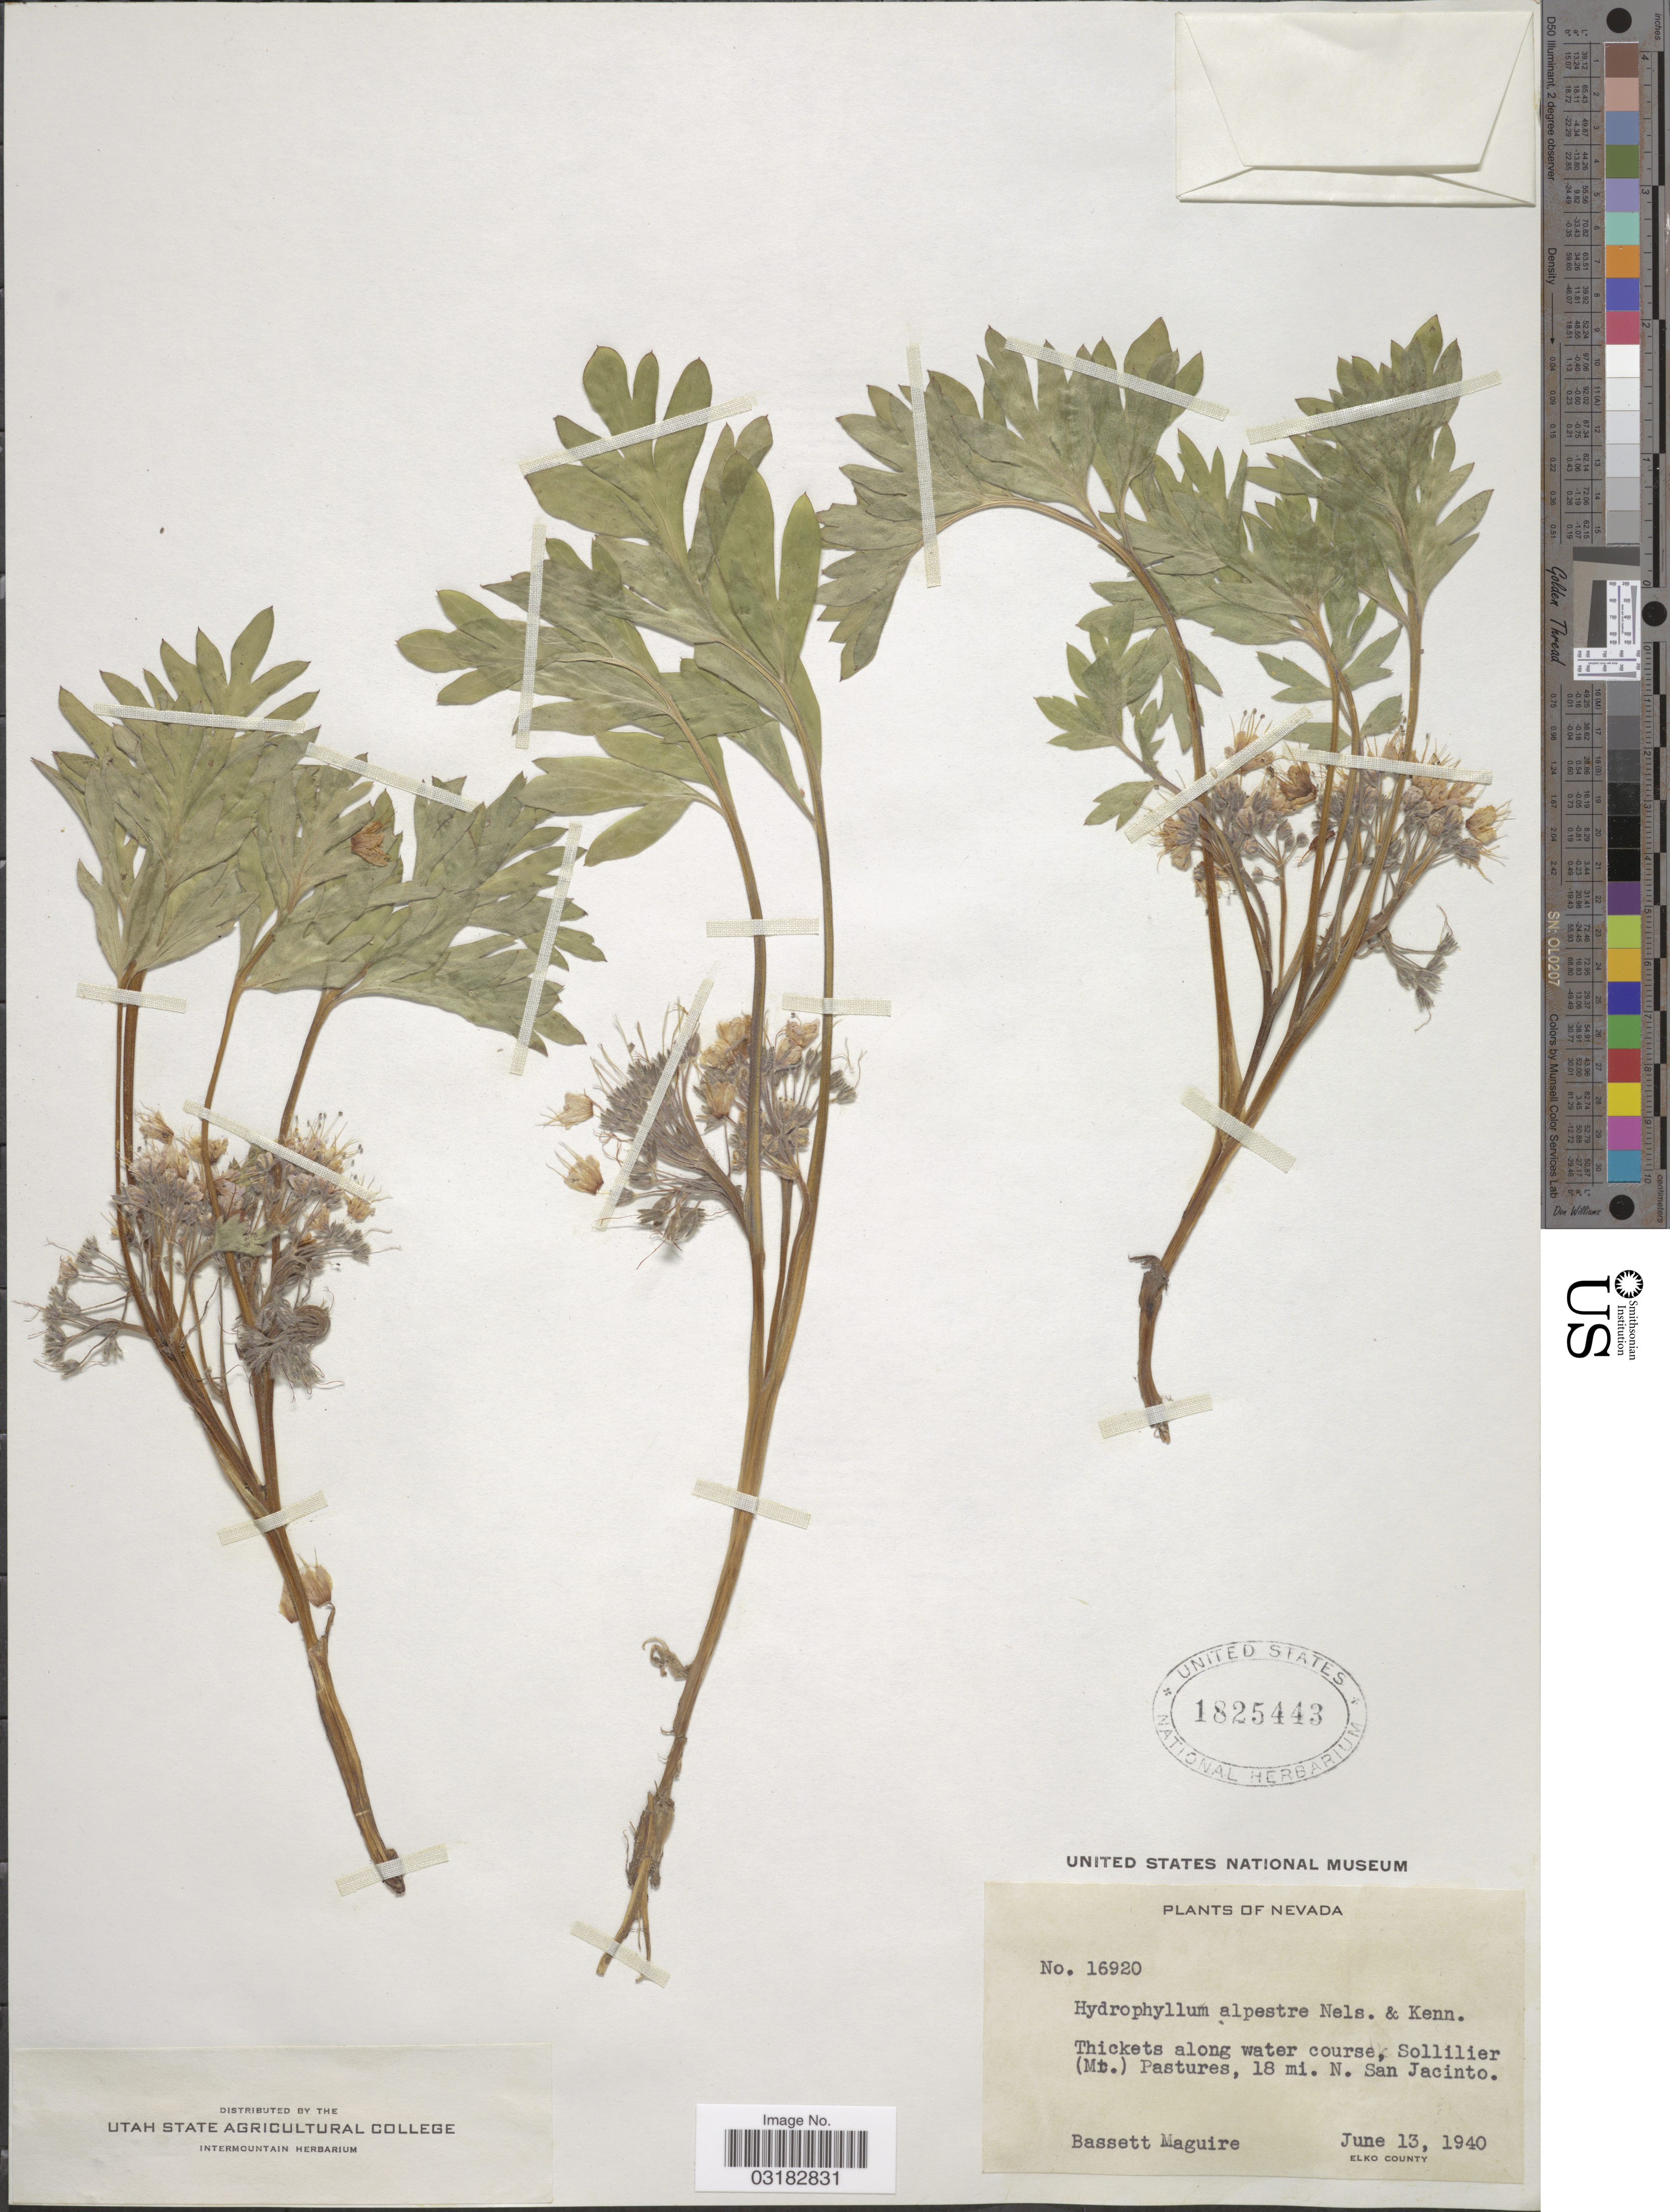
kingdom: Plantae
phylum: Tracheophyta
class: Magnoliopsida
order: Boraginales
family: Hydrophyllaceae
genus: Hydrophyllum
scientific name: Hydrophyllum alpestre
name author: A. Nelson & P.B. Kenn.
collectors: B. Maguire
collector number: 16920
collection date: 1940-06-13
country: United States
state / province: Nevada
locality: Thickets along water course, Sollilier (Mt.) Pastures, 18 mi. N. San Jacinto. Elko County.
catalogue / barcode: US 1825443